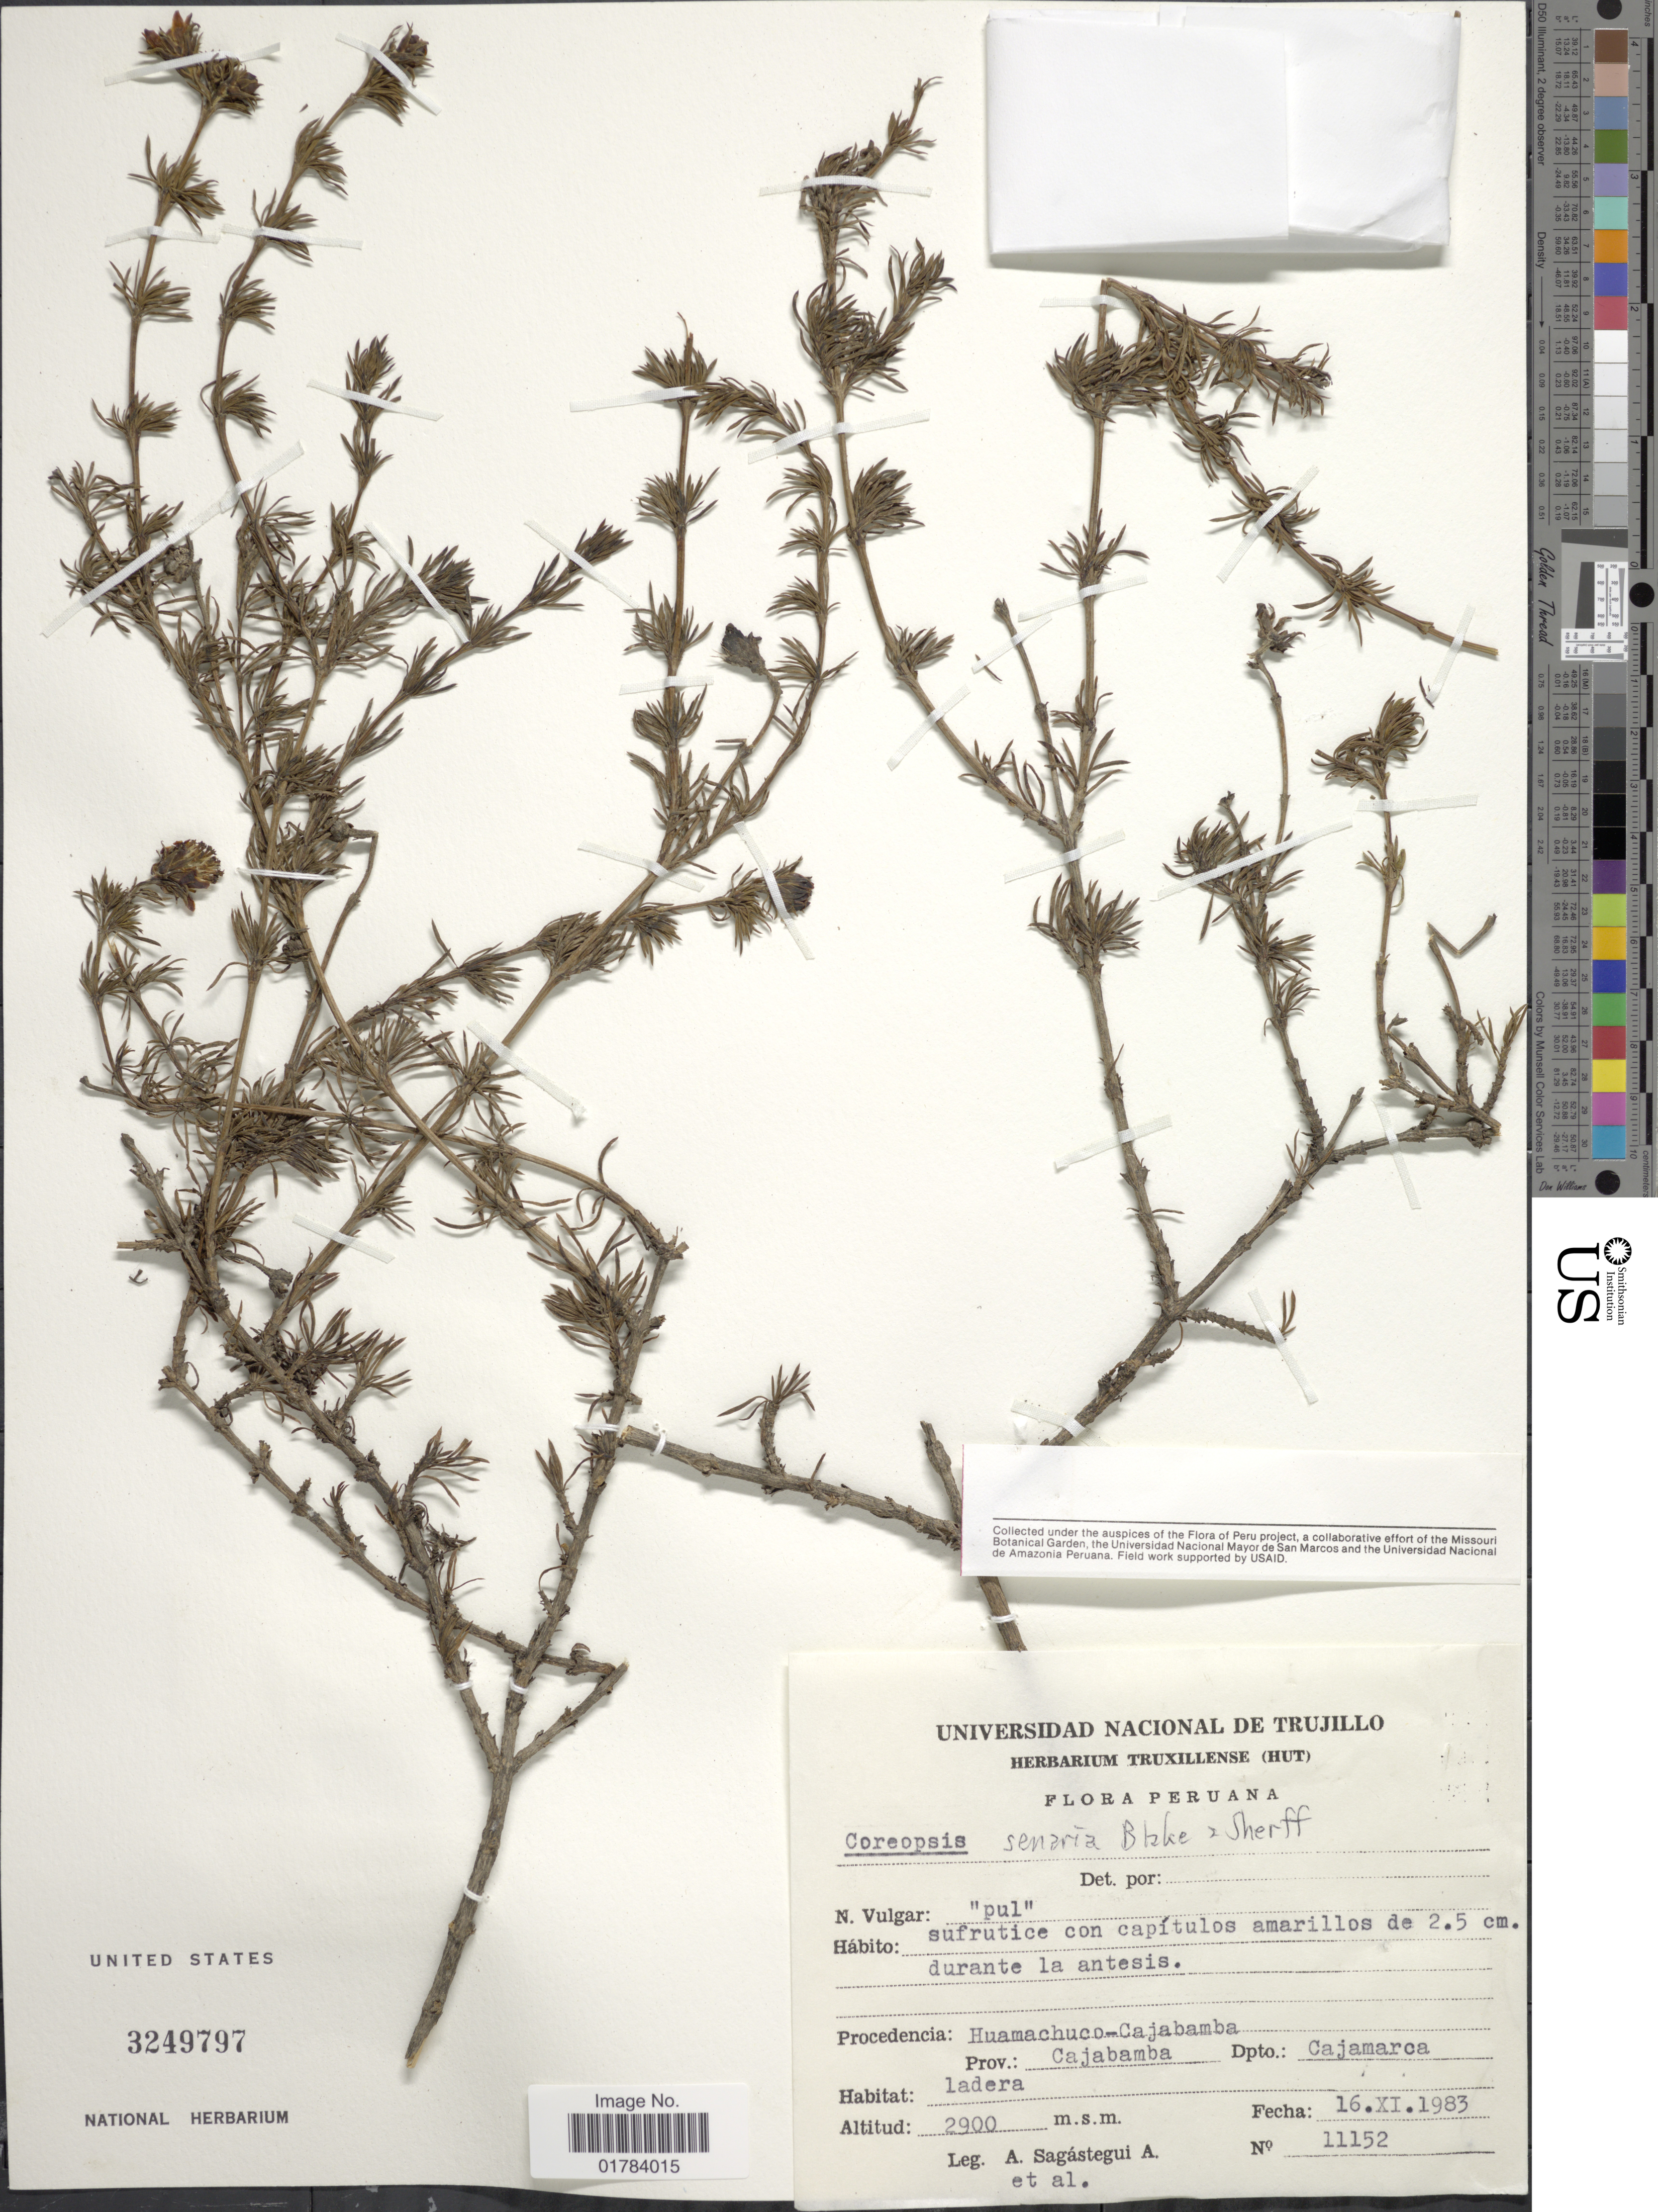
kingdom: Plantae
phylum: Tracheophyta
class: Magnoliopsida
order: Asterales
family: Asteraceae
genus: Coreopsis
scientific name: Coreopsis senaria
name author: S.F. Blake & Sherff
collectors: A. Sagástegui A. & et al.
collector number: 11152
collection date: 1983-11-16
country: Peru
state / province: Cajamarca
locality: Procedencia: Huamachuco-Cajabamba, Prov.: Cajamarca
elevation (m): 2900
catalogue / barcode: US 3249797